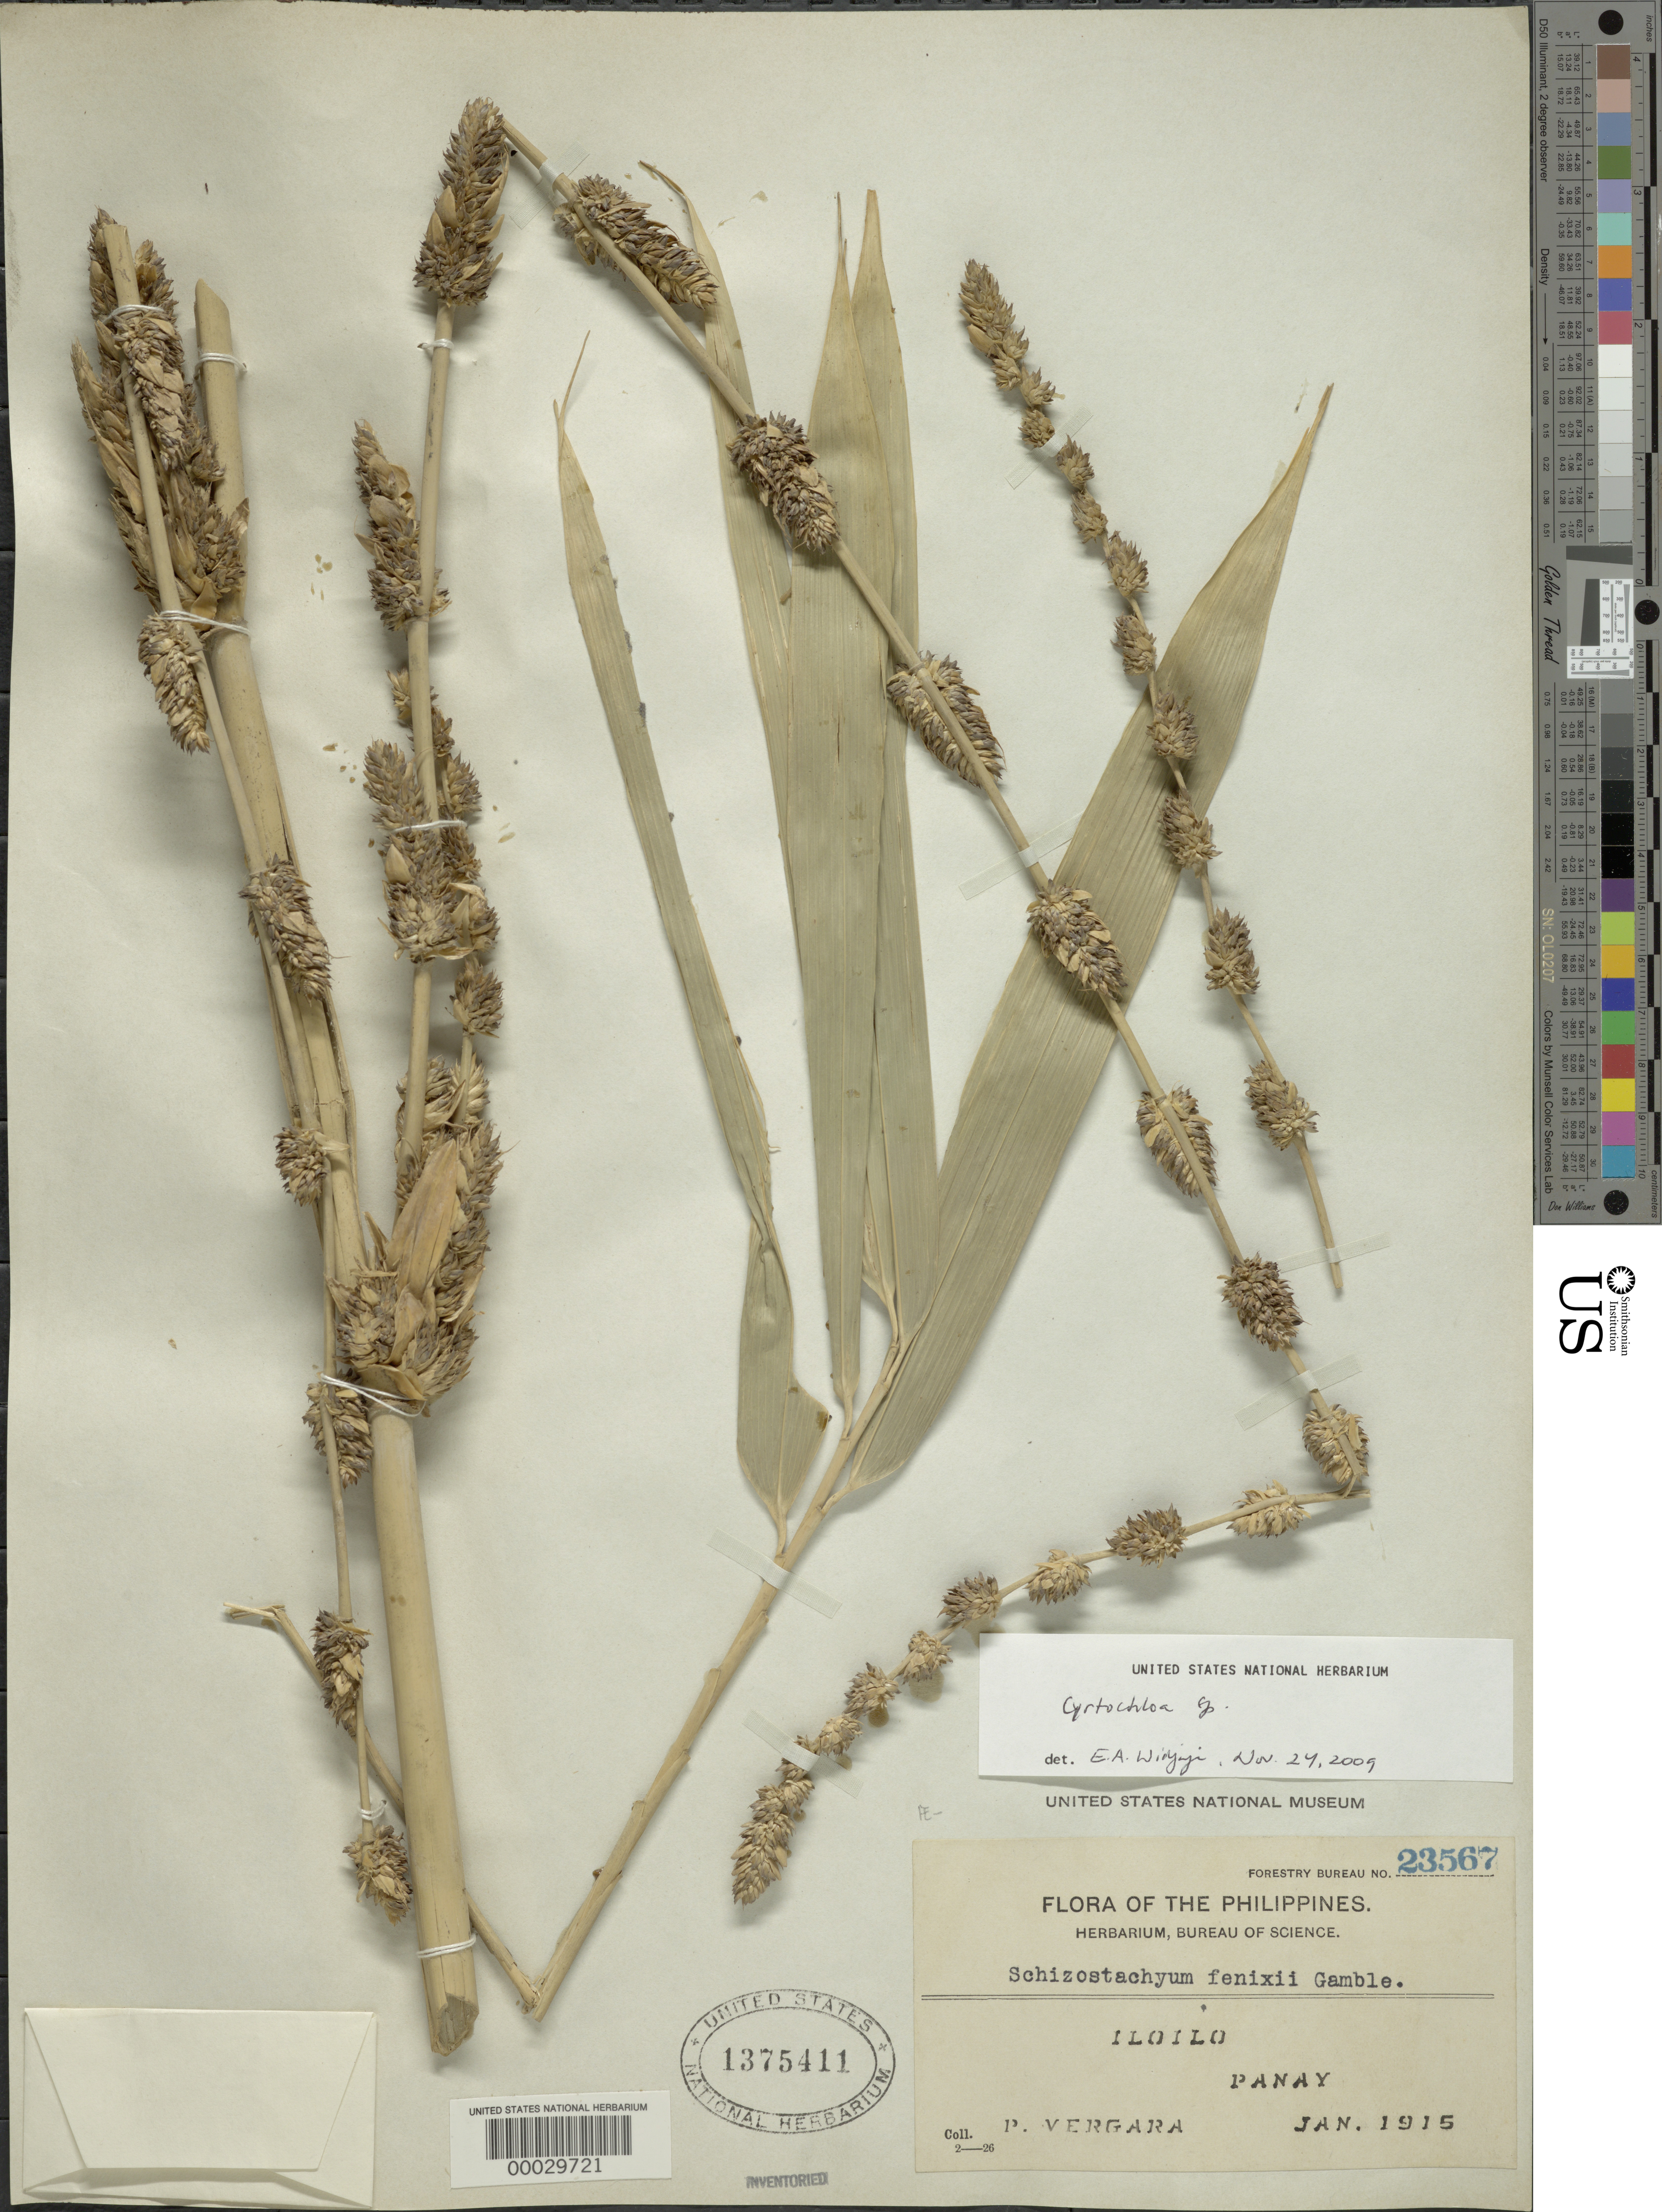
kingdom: Plantae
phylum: Tracheophyta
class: Liliopsida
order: Poales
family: Poaceae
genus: Cyrtochloa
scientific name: Cyrtochloa sp.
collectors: P. Vergara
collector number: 23567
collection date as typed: Jan 1915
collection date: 1915-01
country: Philippines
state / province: Western Visayas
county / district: Iloilo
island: Panay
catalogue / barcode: US 1375411